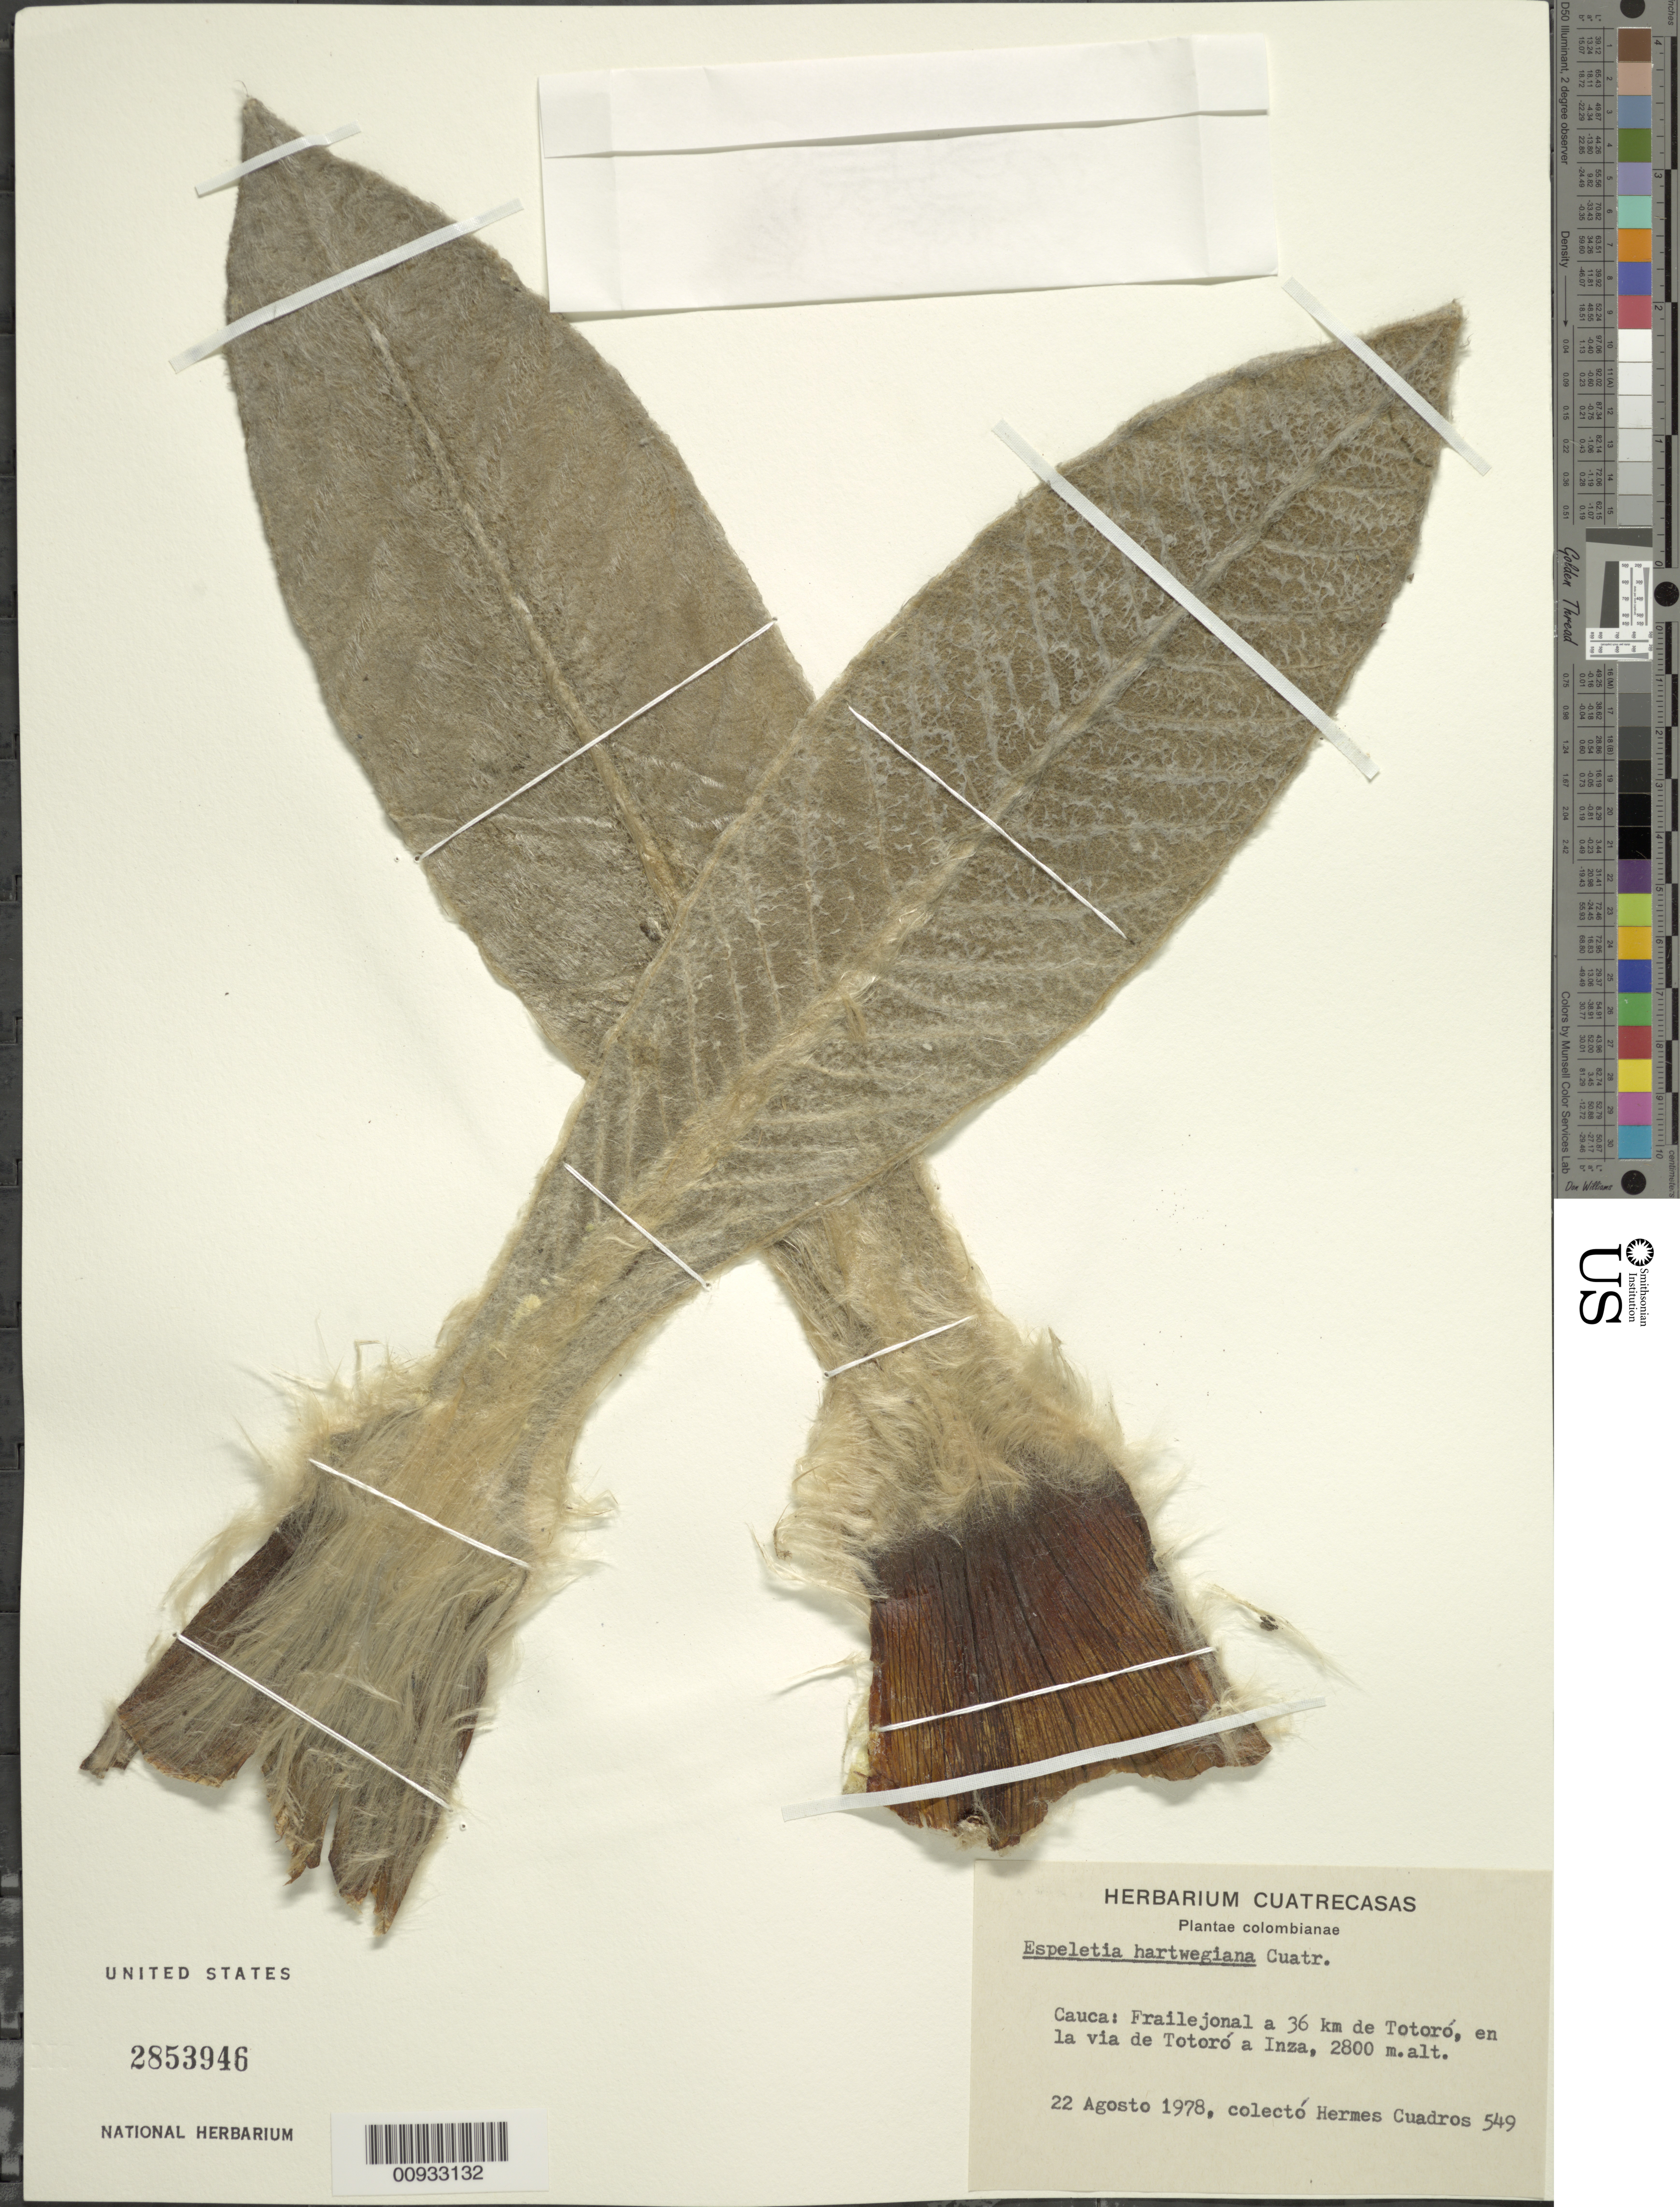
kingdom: Plantae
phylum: Tracheophyta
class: Magnoliopsida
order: Asterales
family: Asteraceae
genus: Espeletia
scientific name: Espeletia hartwegiana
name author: Sch. Bip. ex Cuatrec.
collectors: H. Cuadros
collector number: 549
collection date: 1978-08-22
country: Colombia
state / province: Cauca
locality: Frailejonal a 36 km de Totoró, en la vía de Totoró a Inza.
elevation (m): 2800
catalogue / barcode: US 2853946